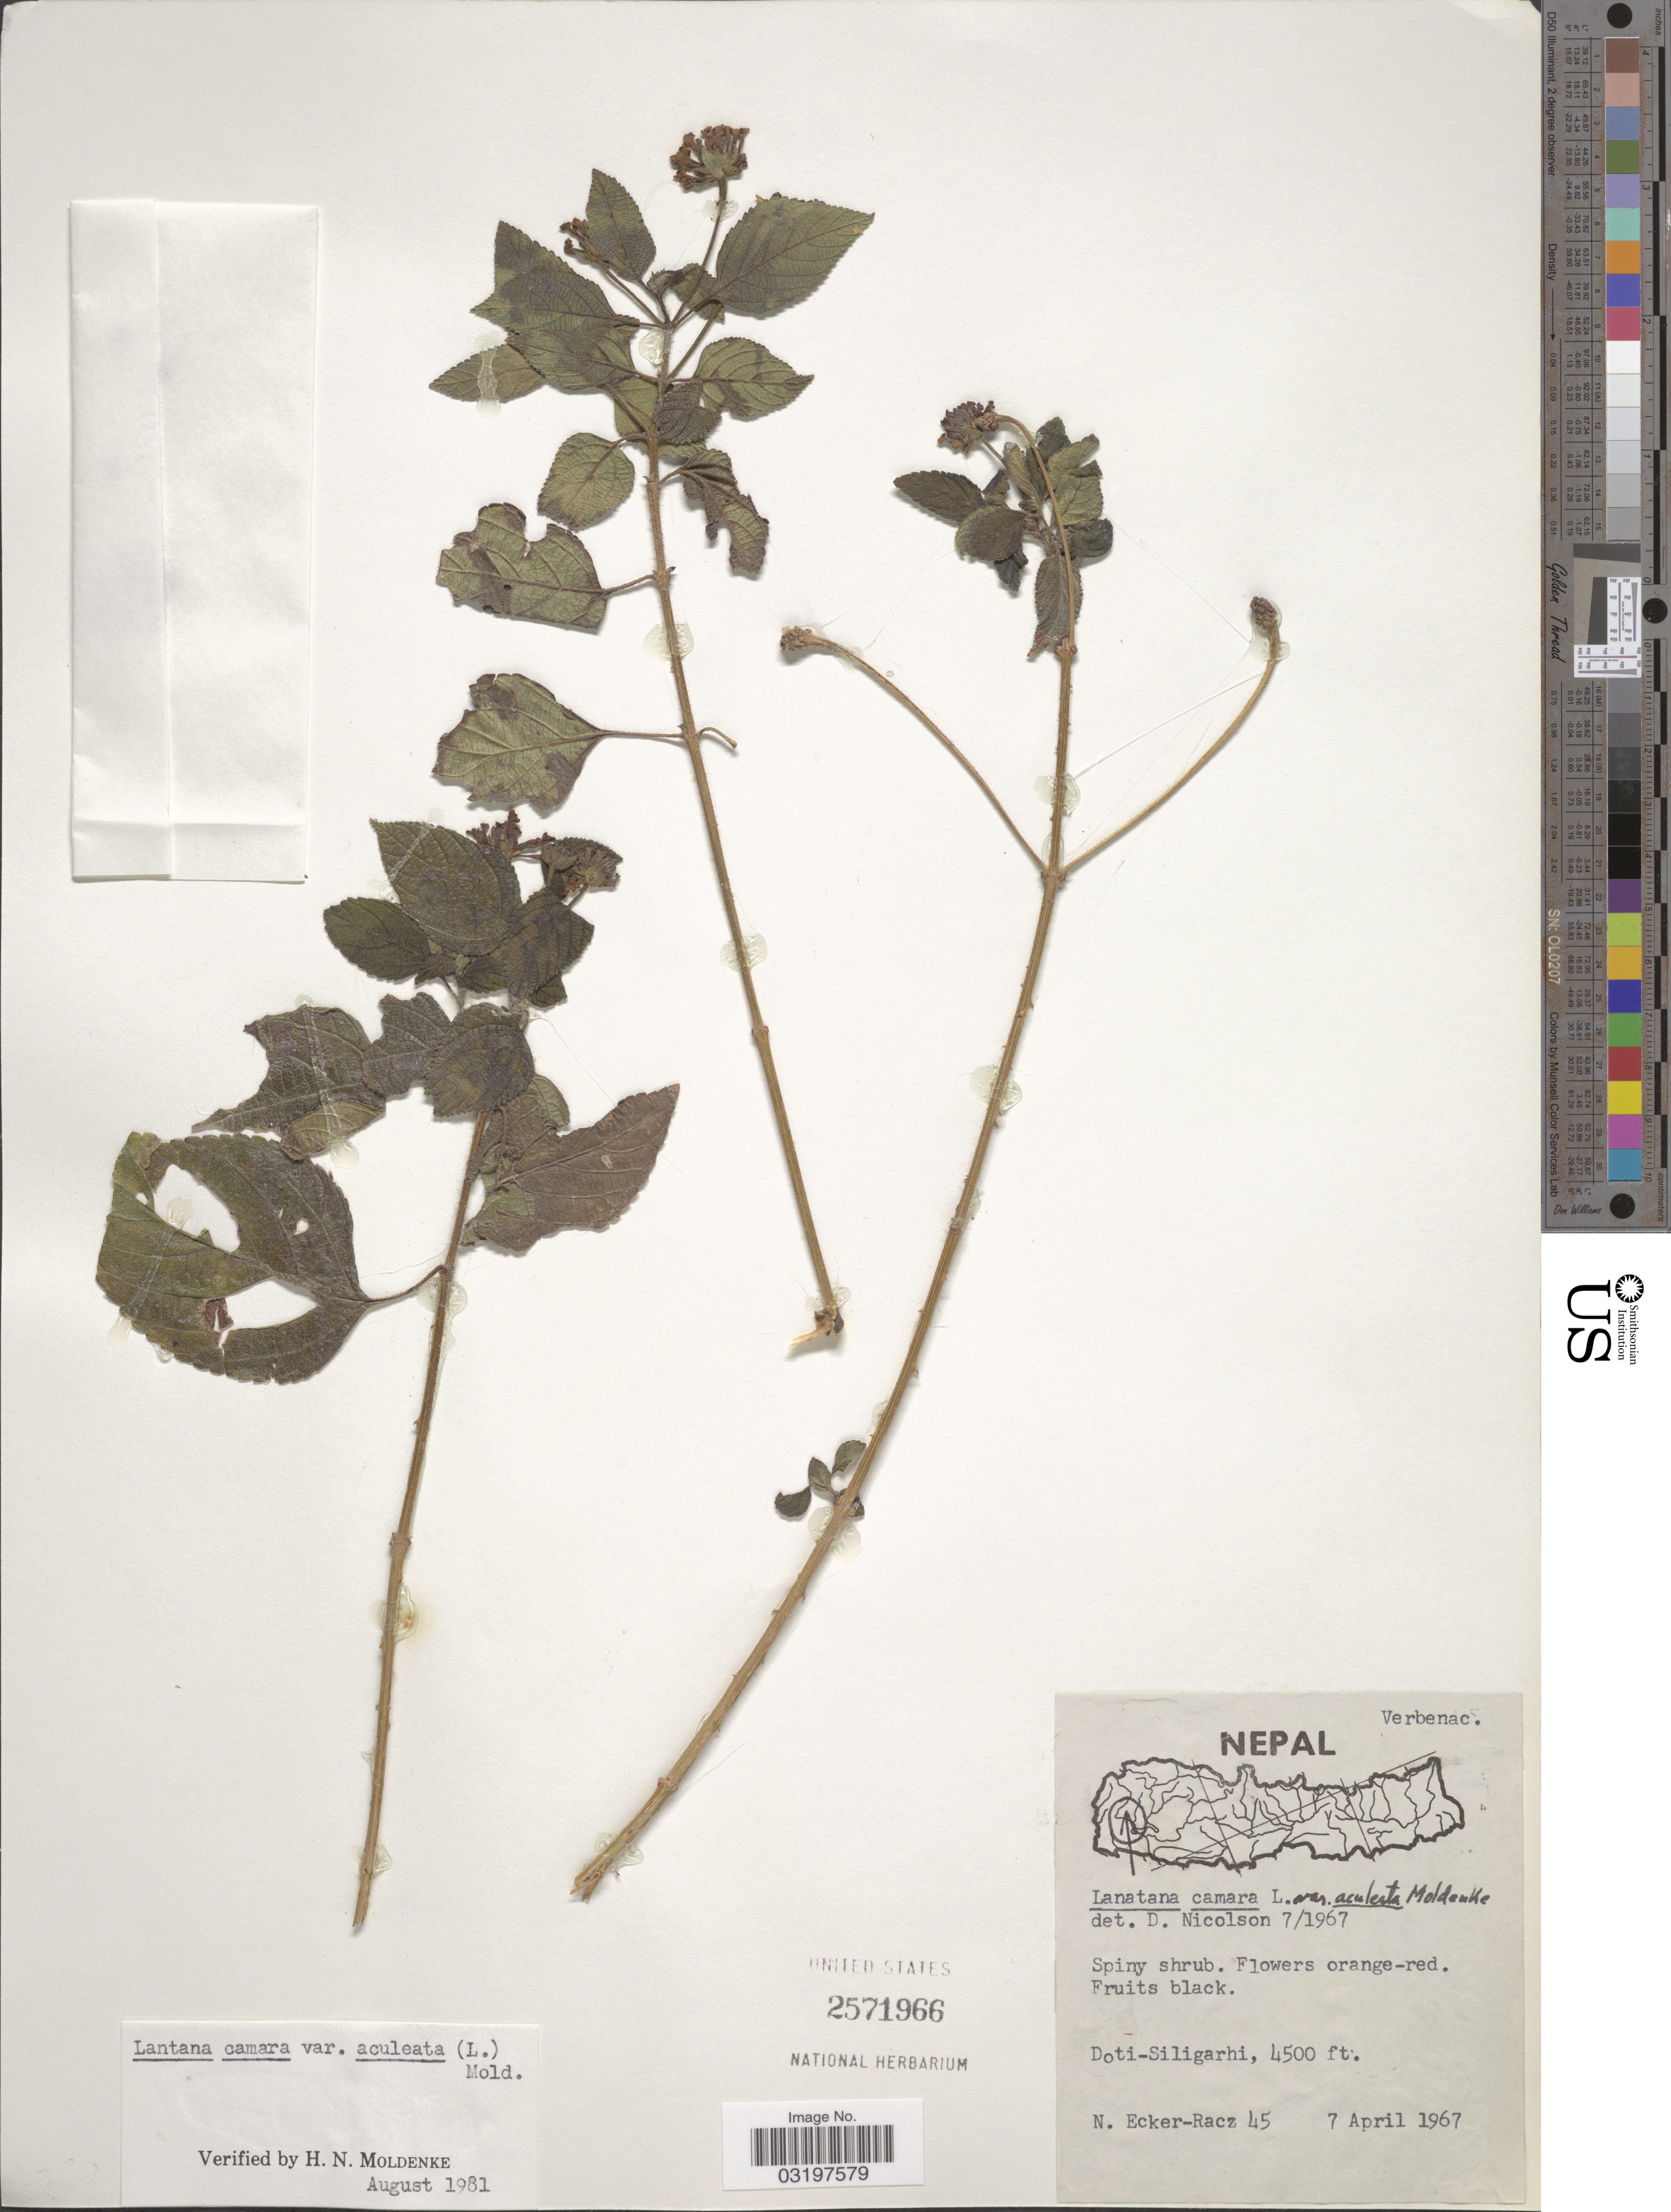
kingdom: Plantae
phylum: Tracheophyta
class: Magnoliopsida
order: Lamiales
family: Verbenaceae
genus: Lantana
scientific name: Lantana camara var. aculeata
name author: (L.) Moldenke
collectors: N. Ecker-Racz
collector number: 45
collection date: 1967-04-07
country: Nepal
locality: Doti-Siligarhi.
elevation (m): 1372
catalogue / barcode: US 2571966